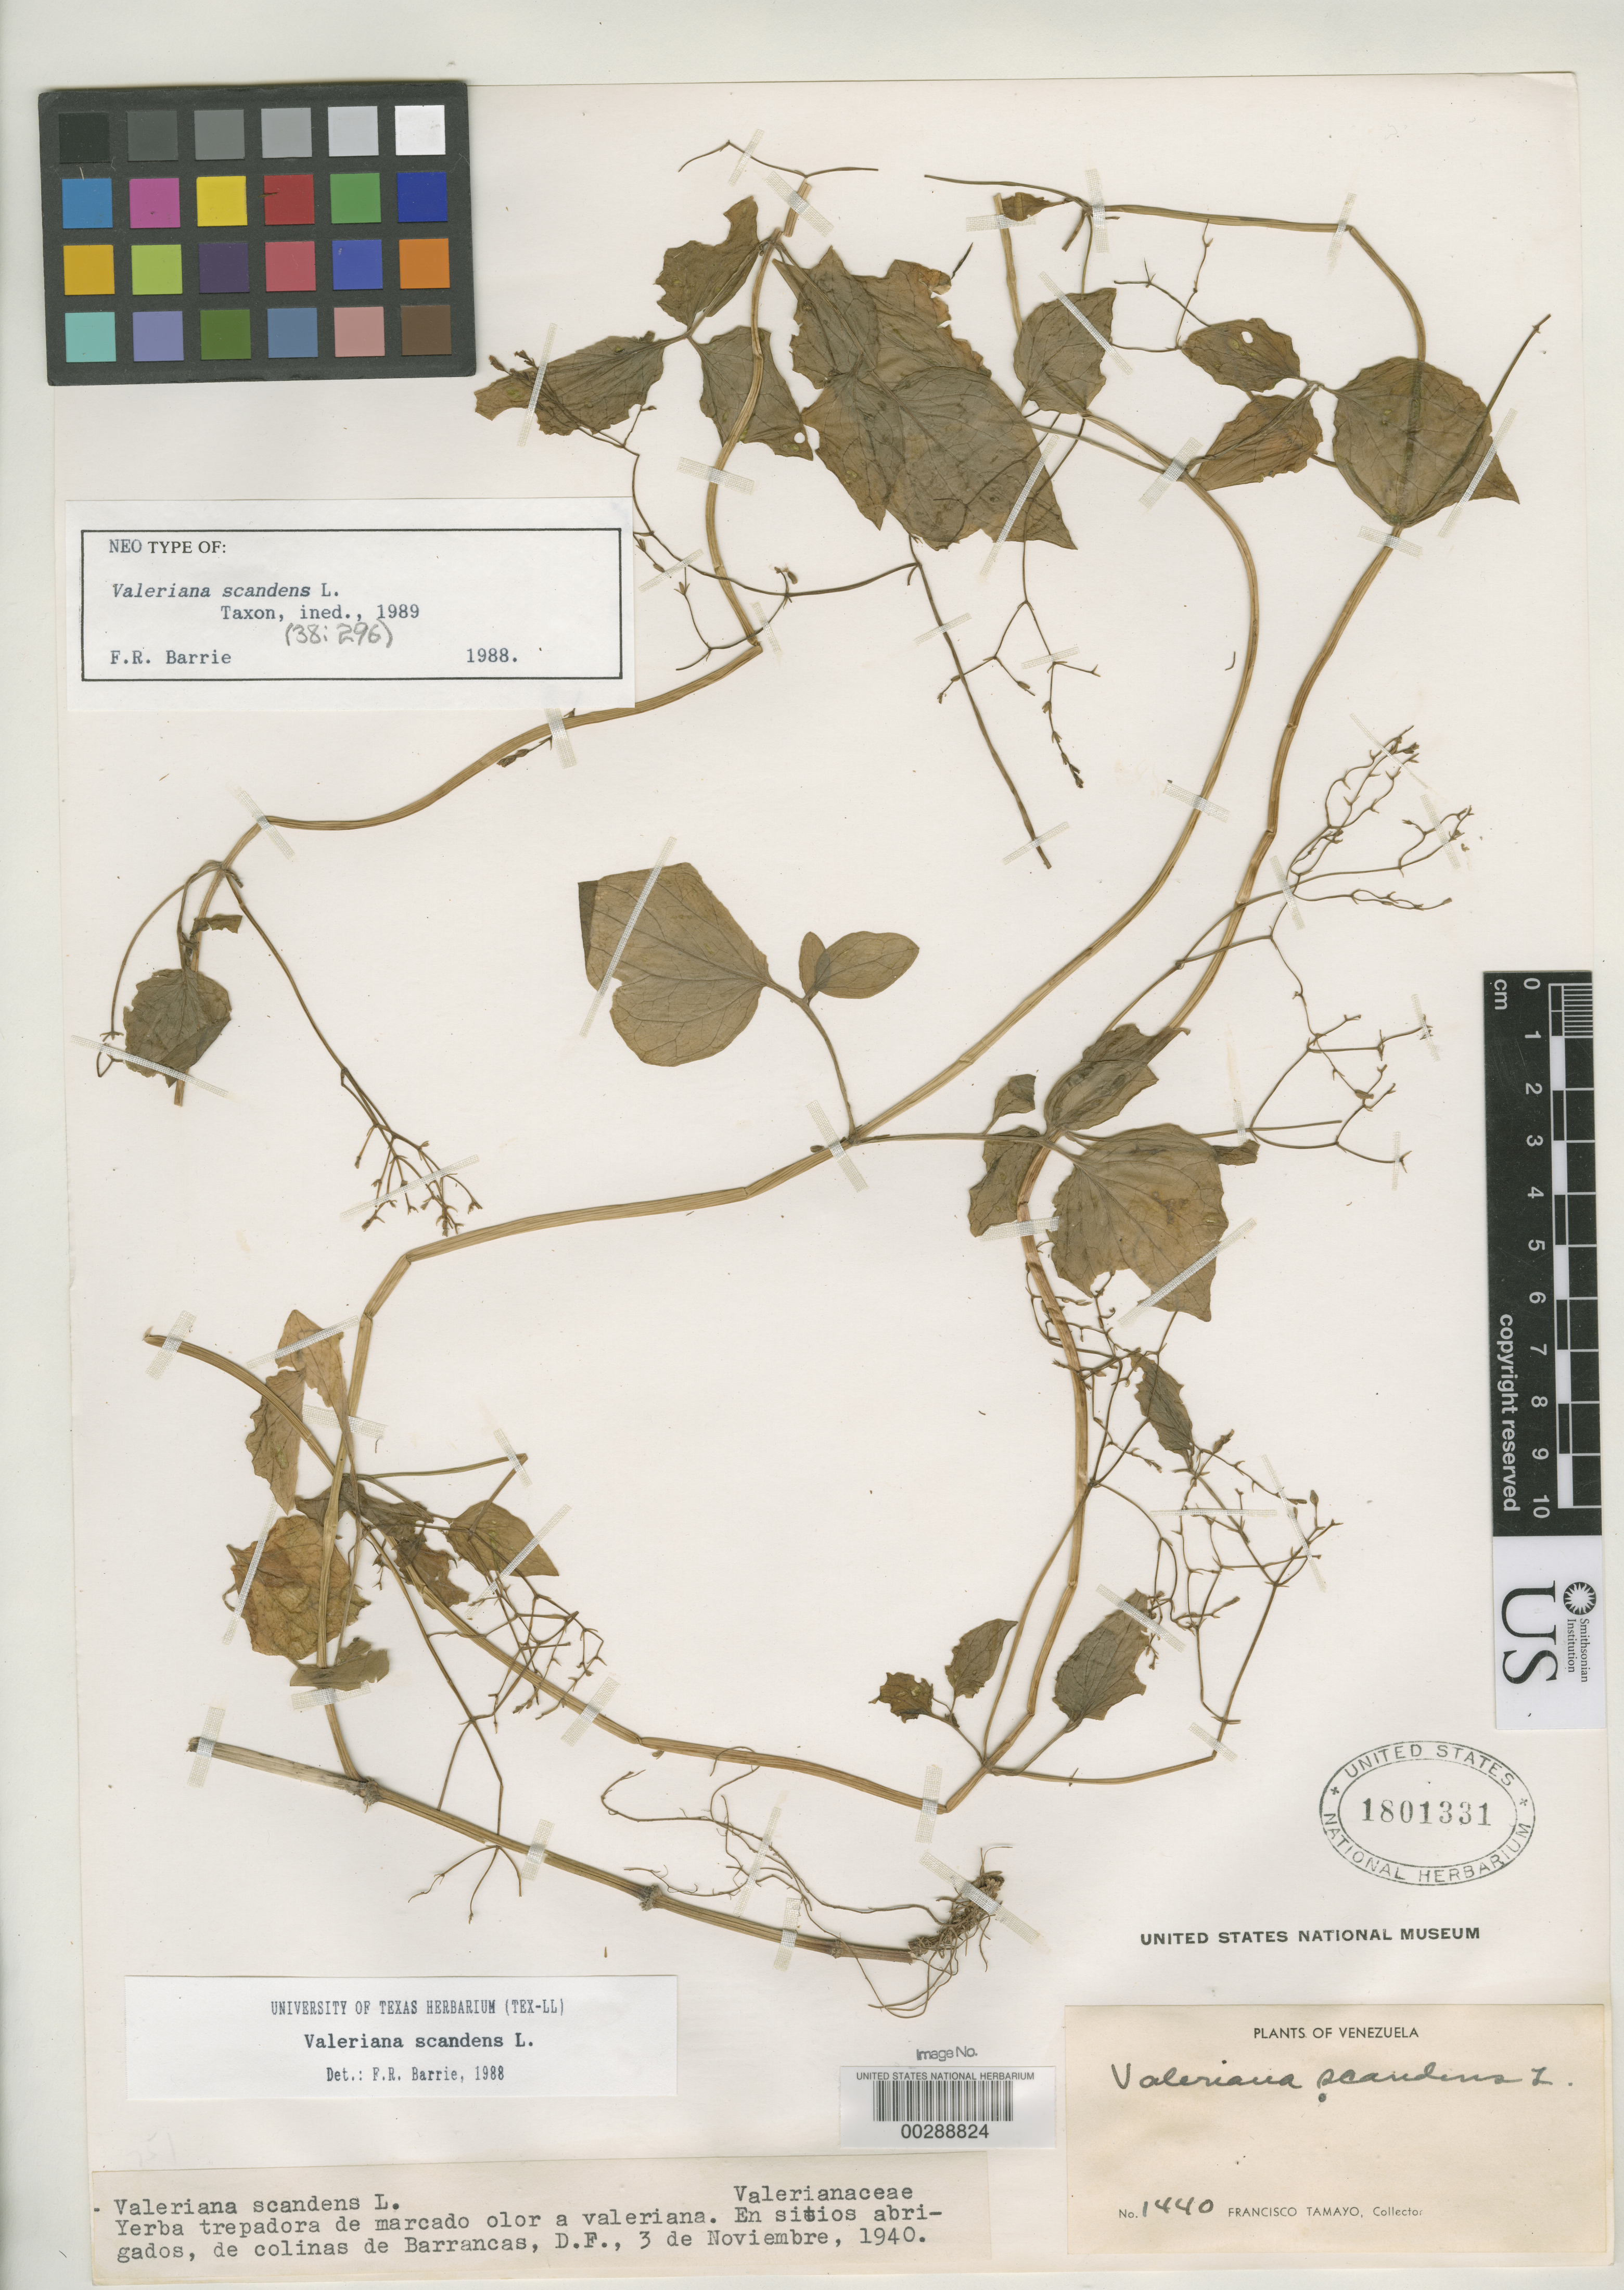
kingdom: Plantae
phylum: Tracheophyta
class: Magnoliopsida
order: Dipsacales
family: Caprifoliaceae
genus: Valeriana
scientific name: Valeriana scandens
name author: L.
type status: Neotype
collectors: F. Tamayo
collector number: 1440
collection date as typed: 03 Nov 1940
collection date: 1940-11-03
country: Venezuela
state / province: Distrito Federal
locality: Hills of Barrancas.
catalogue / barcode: US 1801331